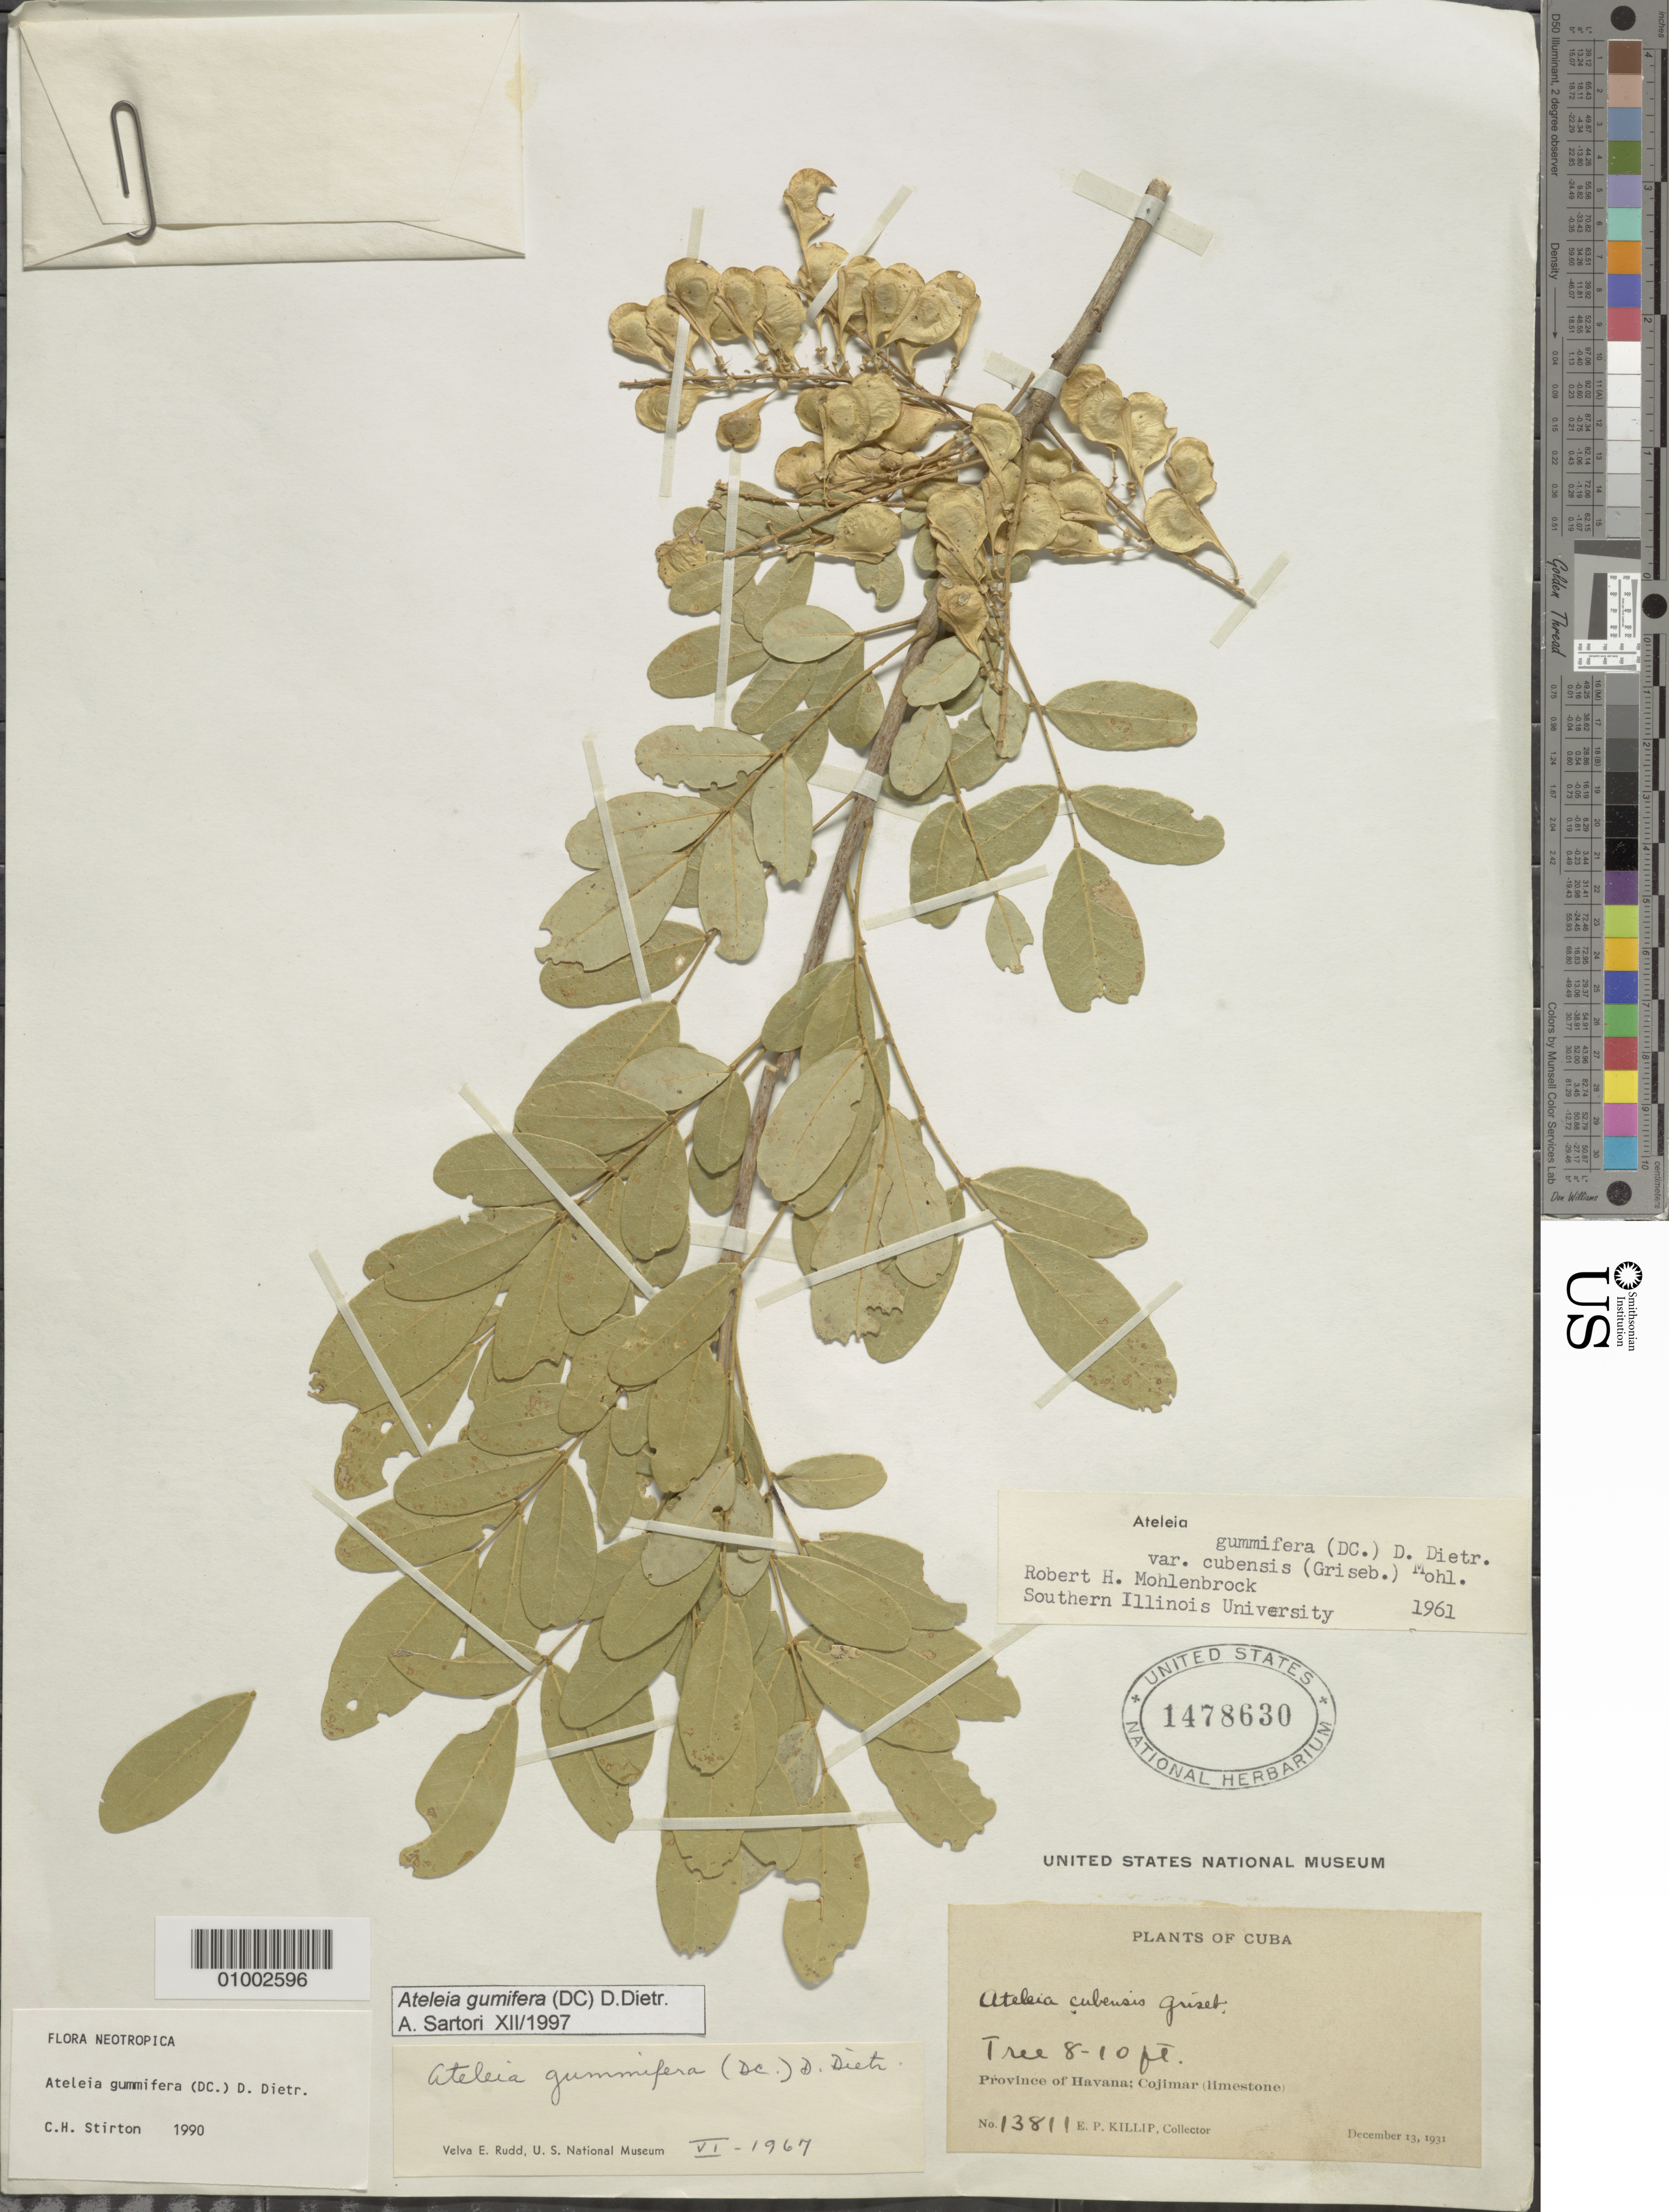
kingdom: Plantae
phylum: Tracheophyta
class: Magnoliopsida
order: Fabales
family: Fabaceae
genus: Ateleia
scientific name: Ateleia gummifera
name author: (Bertero ex DC.) D. Dietr.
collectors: E. P. Killip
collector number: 13811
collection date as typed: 13 Dec 1931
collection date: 1931-12-13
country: Cuba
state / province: La Habana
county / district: Municipio Habana del Este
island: Cuba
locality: Cojimar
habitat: Limestone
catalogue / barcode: US 1478630